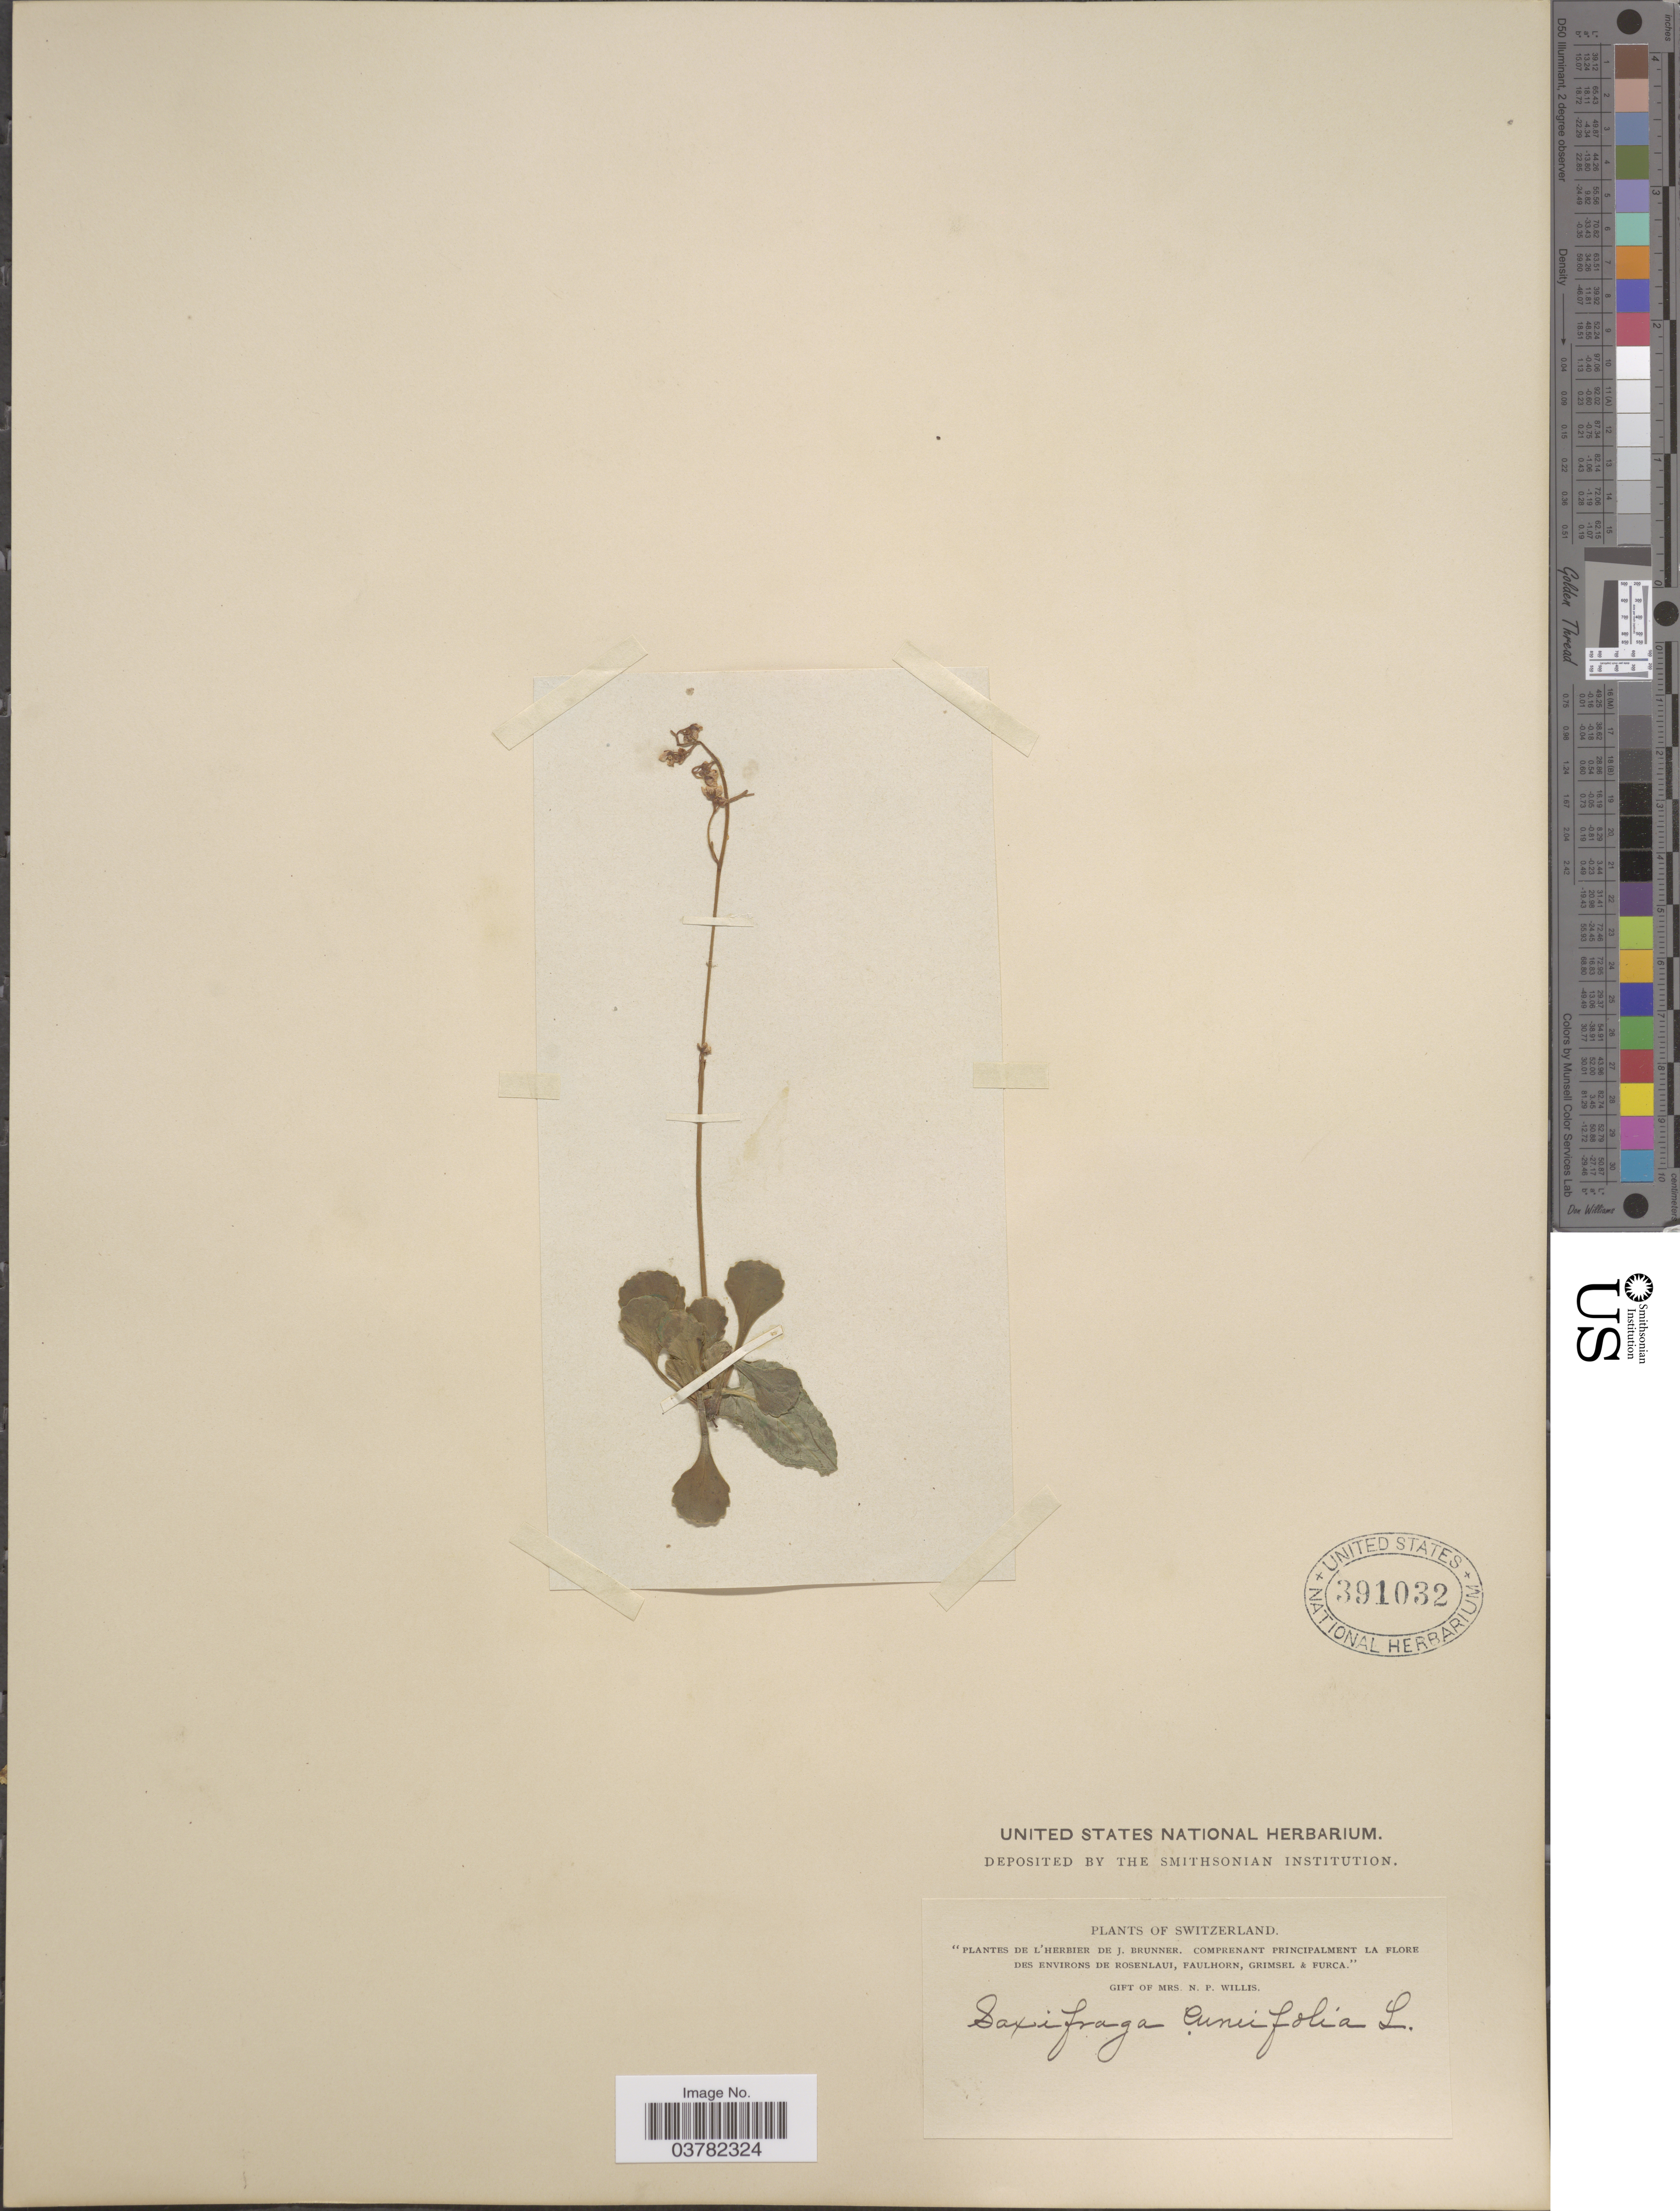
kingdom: Plantae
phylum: Tracheophyta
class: Magnoliopsida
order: Saxifragales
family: Saxifragaceae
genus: Saxifraga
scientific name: Saxifraga cuneifolia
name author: L.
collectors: ex herb. J. Brunner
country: Switzerland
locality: Comprenant principalment la flore des environs de Rosenlaui, Faulhorn, Grimsel & Furca.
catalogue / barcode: US 391032